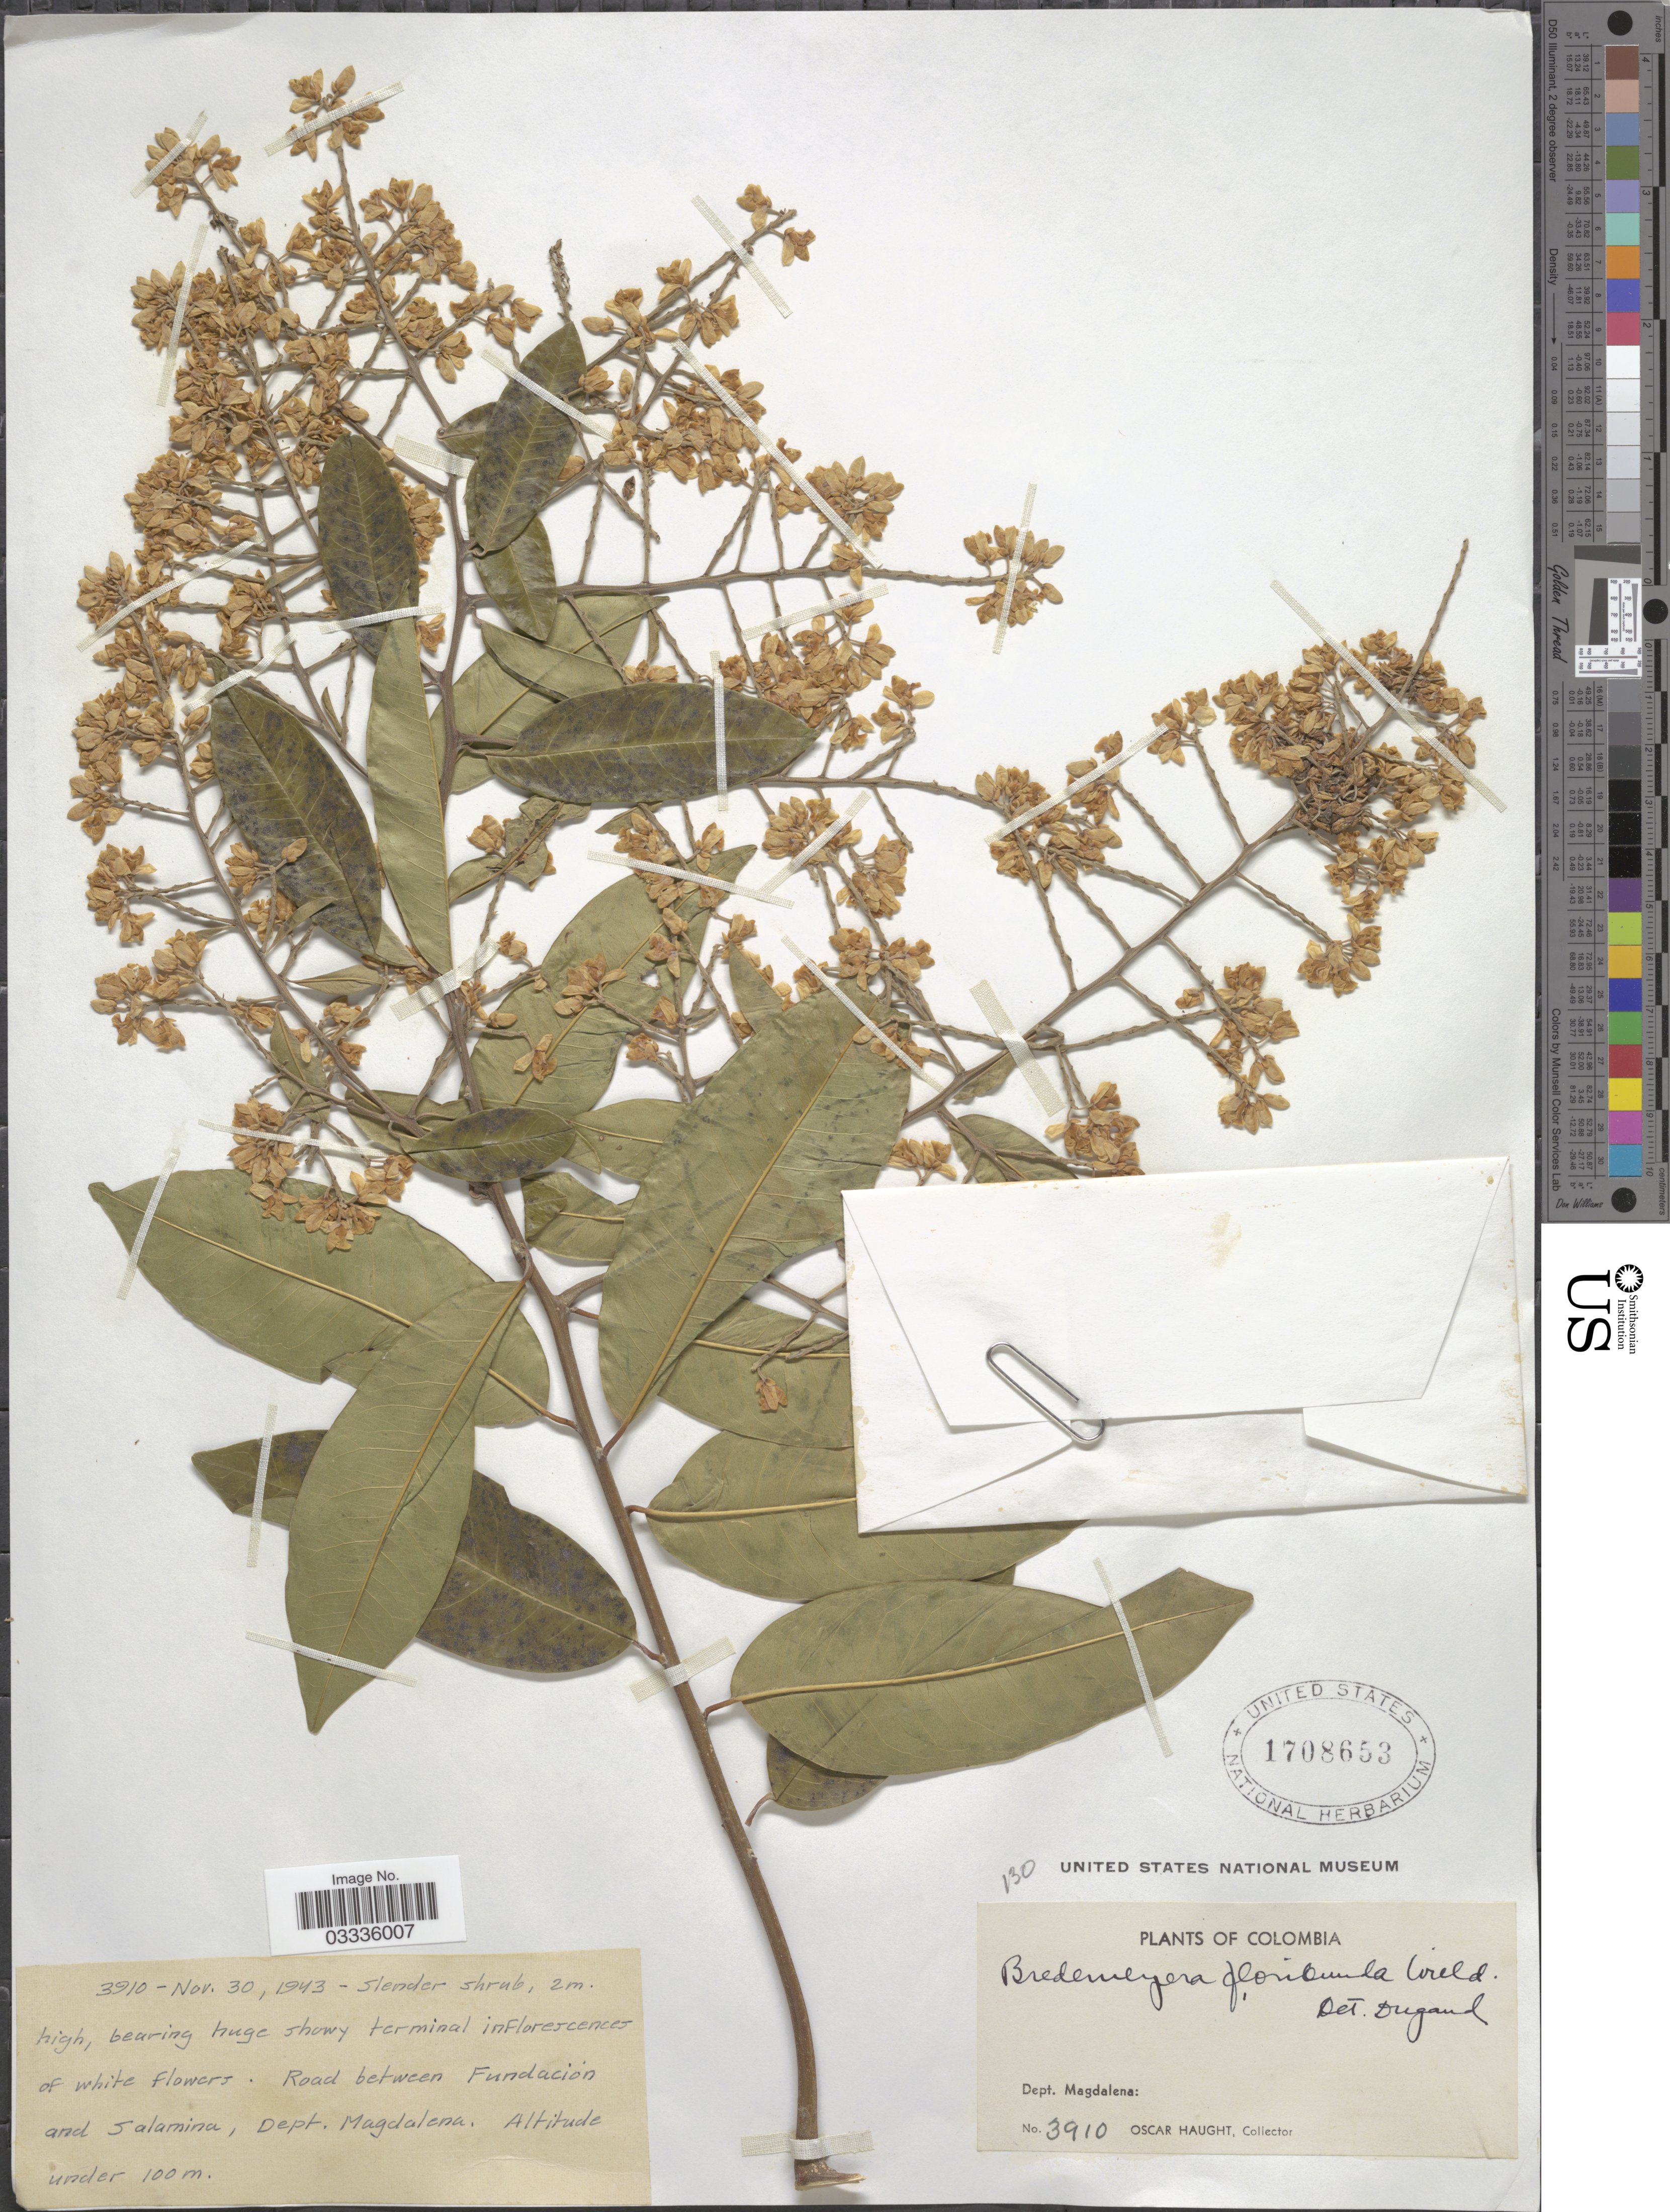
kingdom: Plantae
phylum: Tracheophyta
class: Magnoliopsida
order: Fabales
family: Polygalaceae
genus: Bredemeyera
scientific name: Bredemeyera floribunda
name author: Willd.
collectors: O. L. Haught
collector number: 3910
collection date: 1943-11-30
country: Colombia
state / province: Magdalena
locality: Road between Fundación and Salamina, Dept. Magdalena.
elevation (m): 100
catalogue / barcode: US 1708653